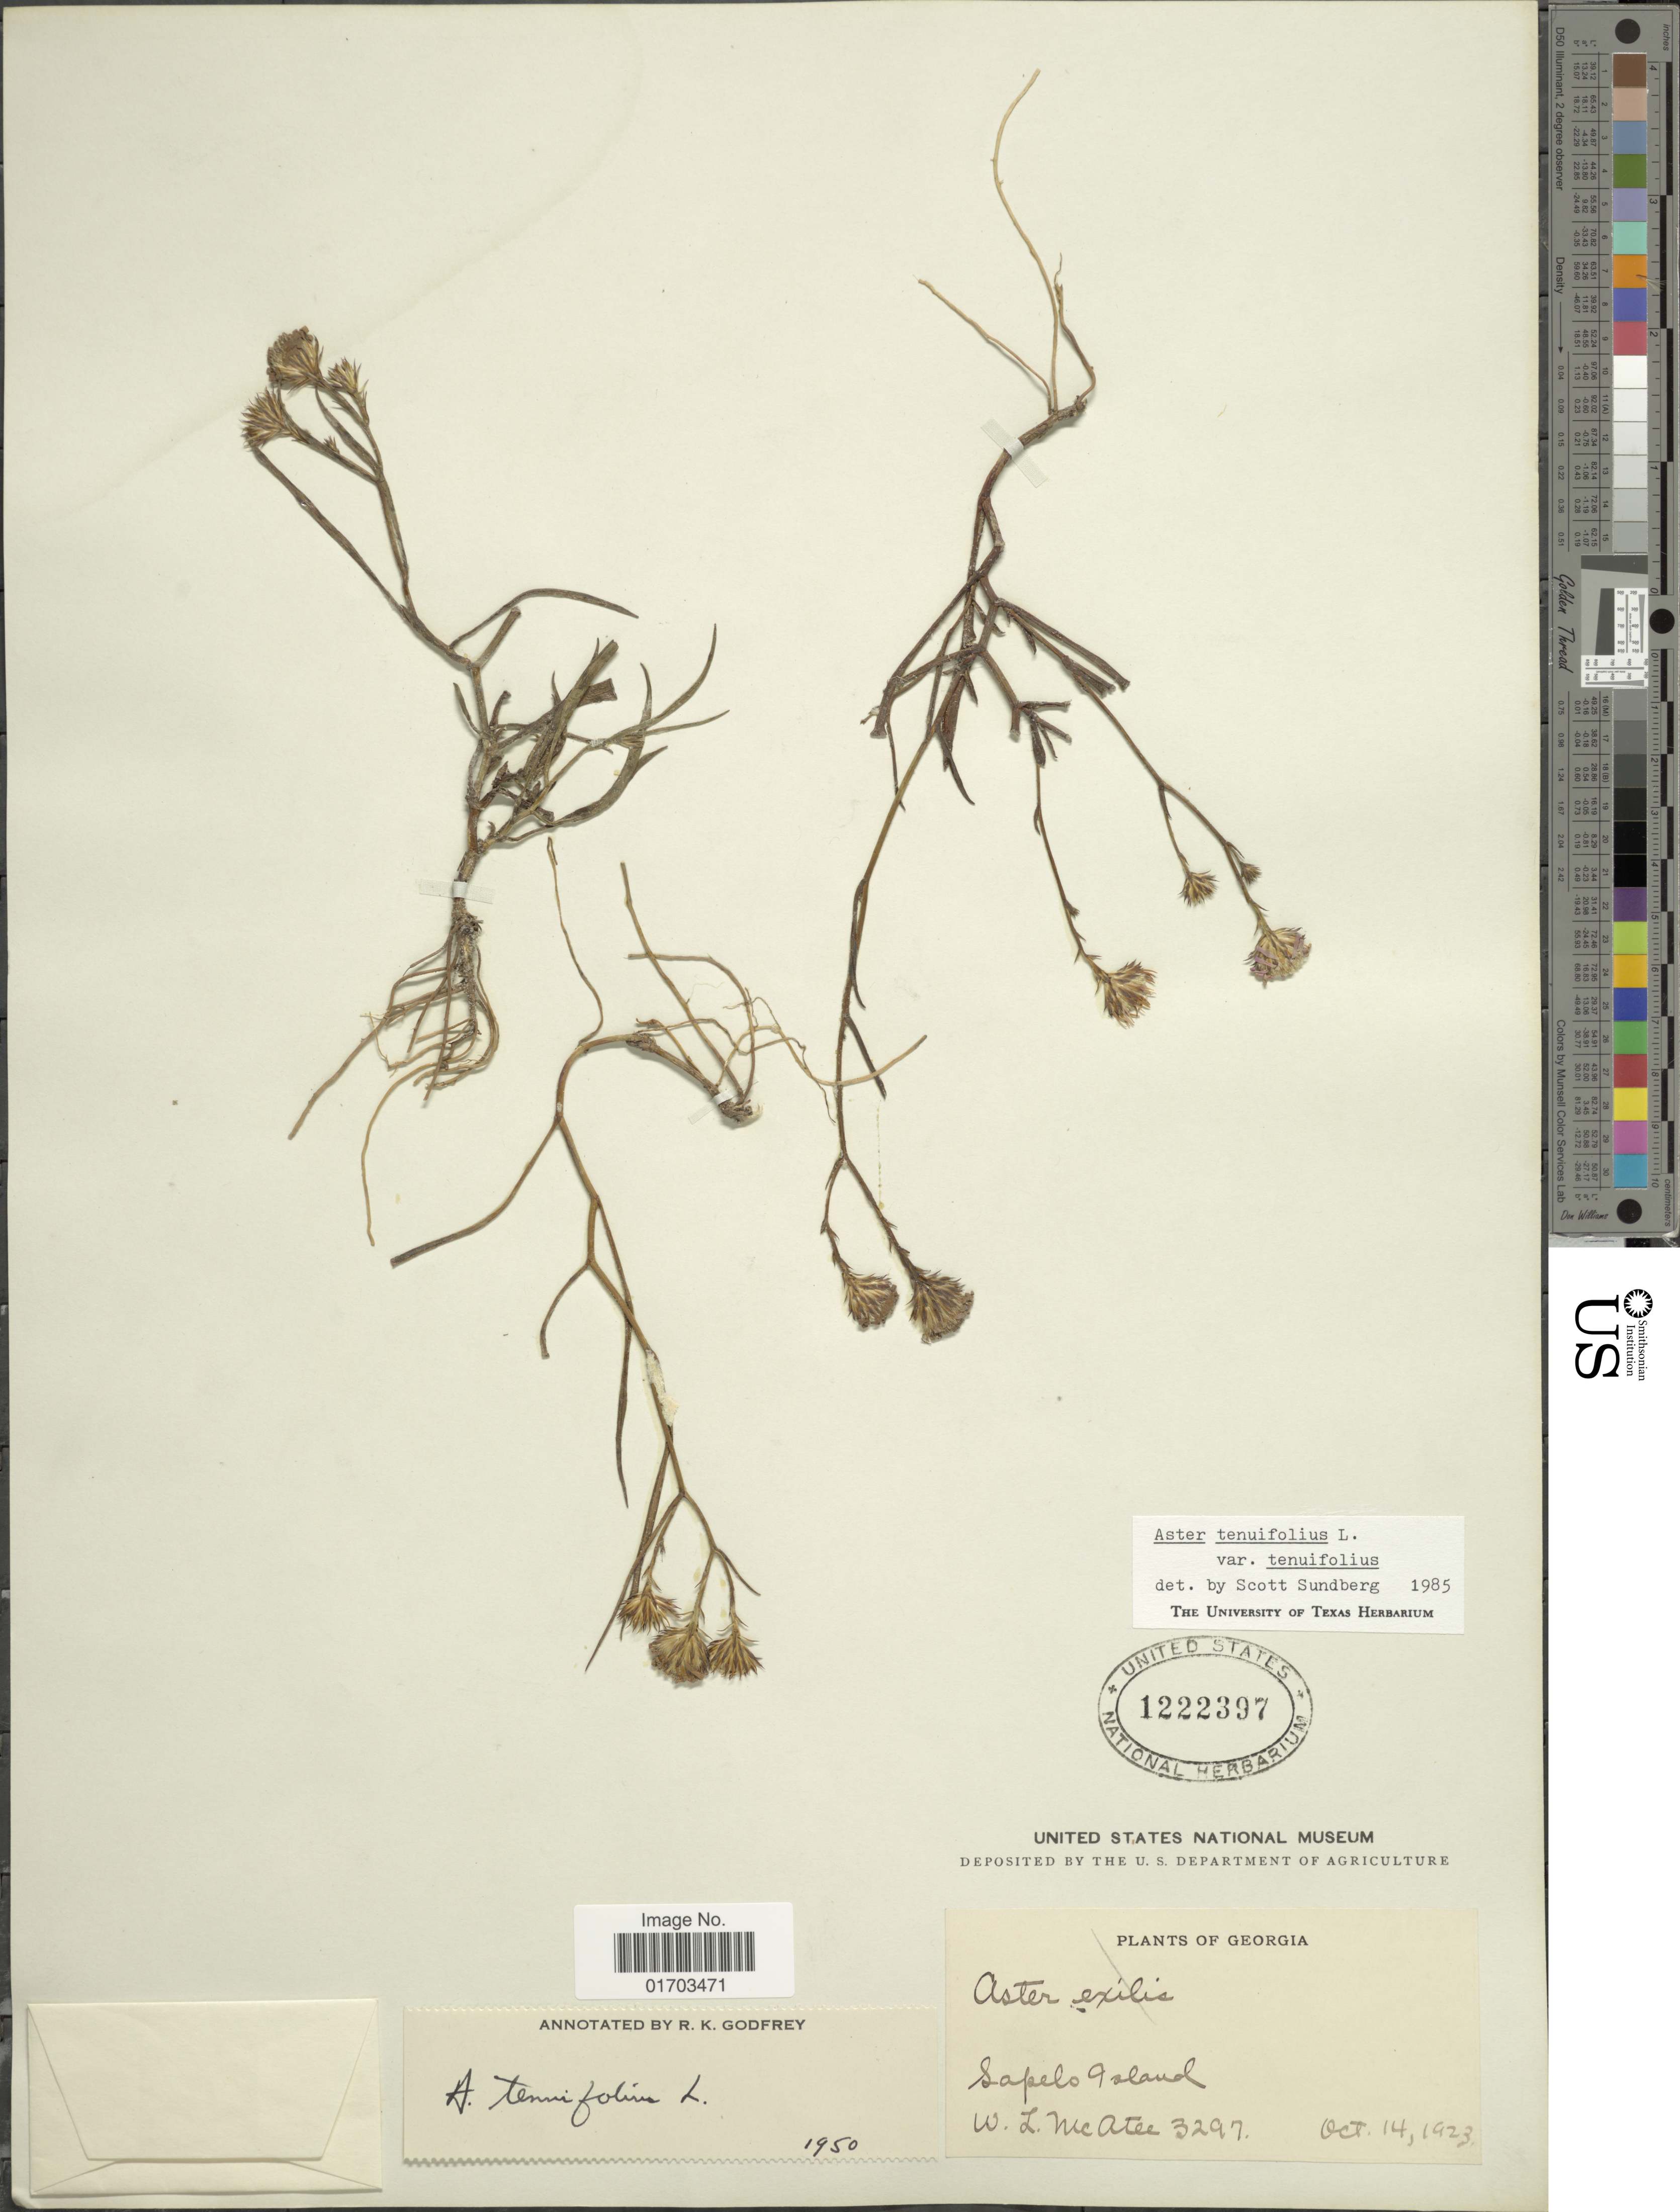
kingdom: Plantae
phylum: Tracheophyta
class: Magnoliopsida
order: Asterales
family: Asteraceae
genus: Symphyotrichum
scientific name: Symphyotrichum tenuifolium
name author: (L.) G.L. Nesom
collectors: W. McAtee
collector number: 3297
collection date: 1923-10-14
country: United States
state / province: Georgia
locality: Sapelo Island.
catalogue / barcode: US 1222397